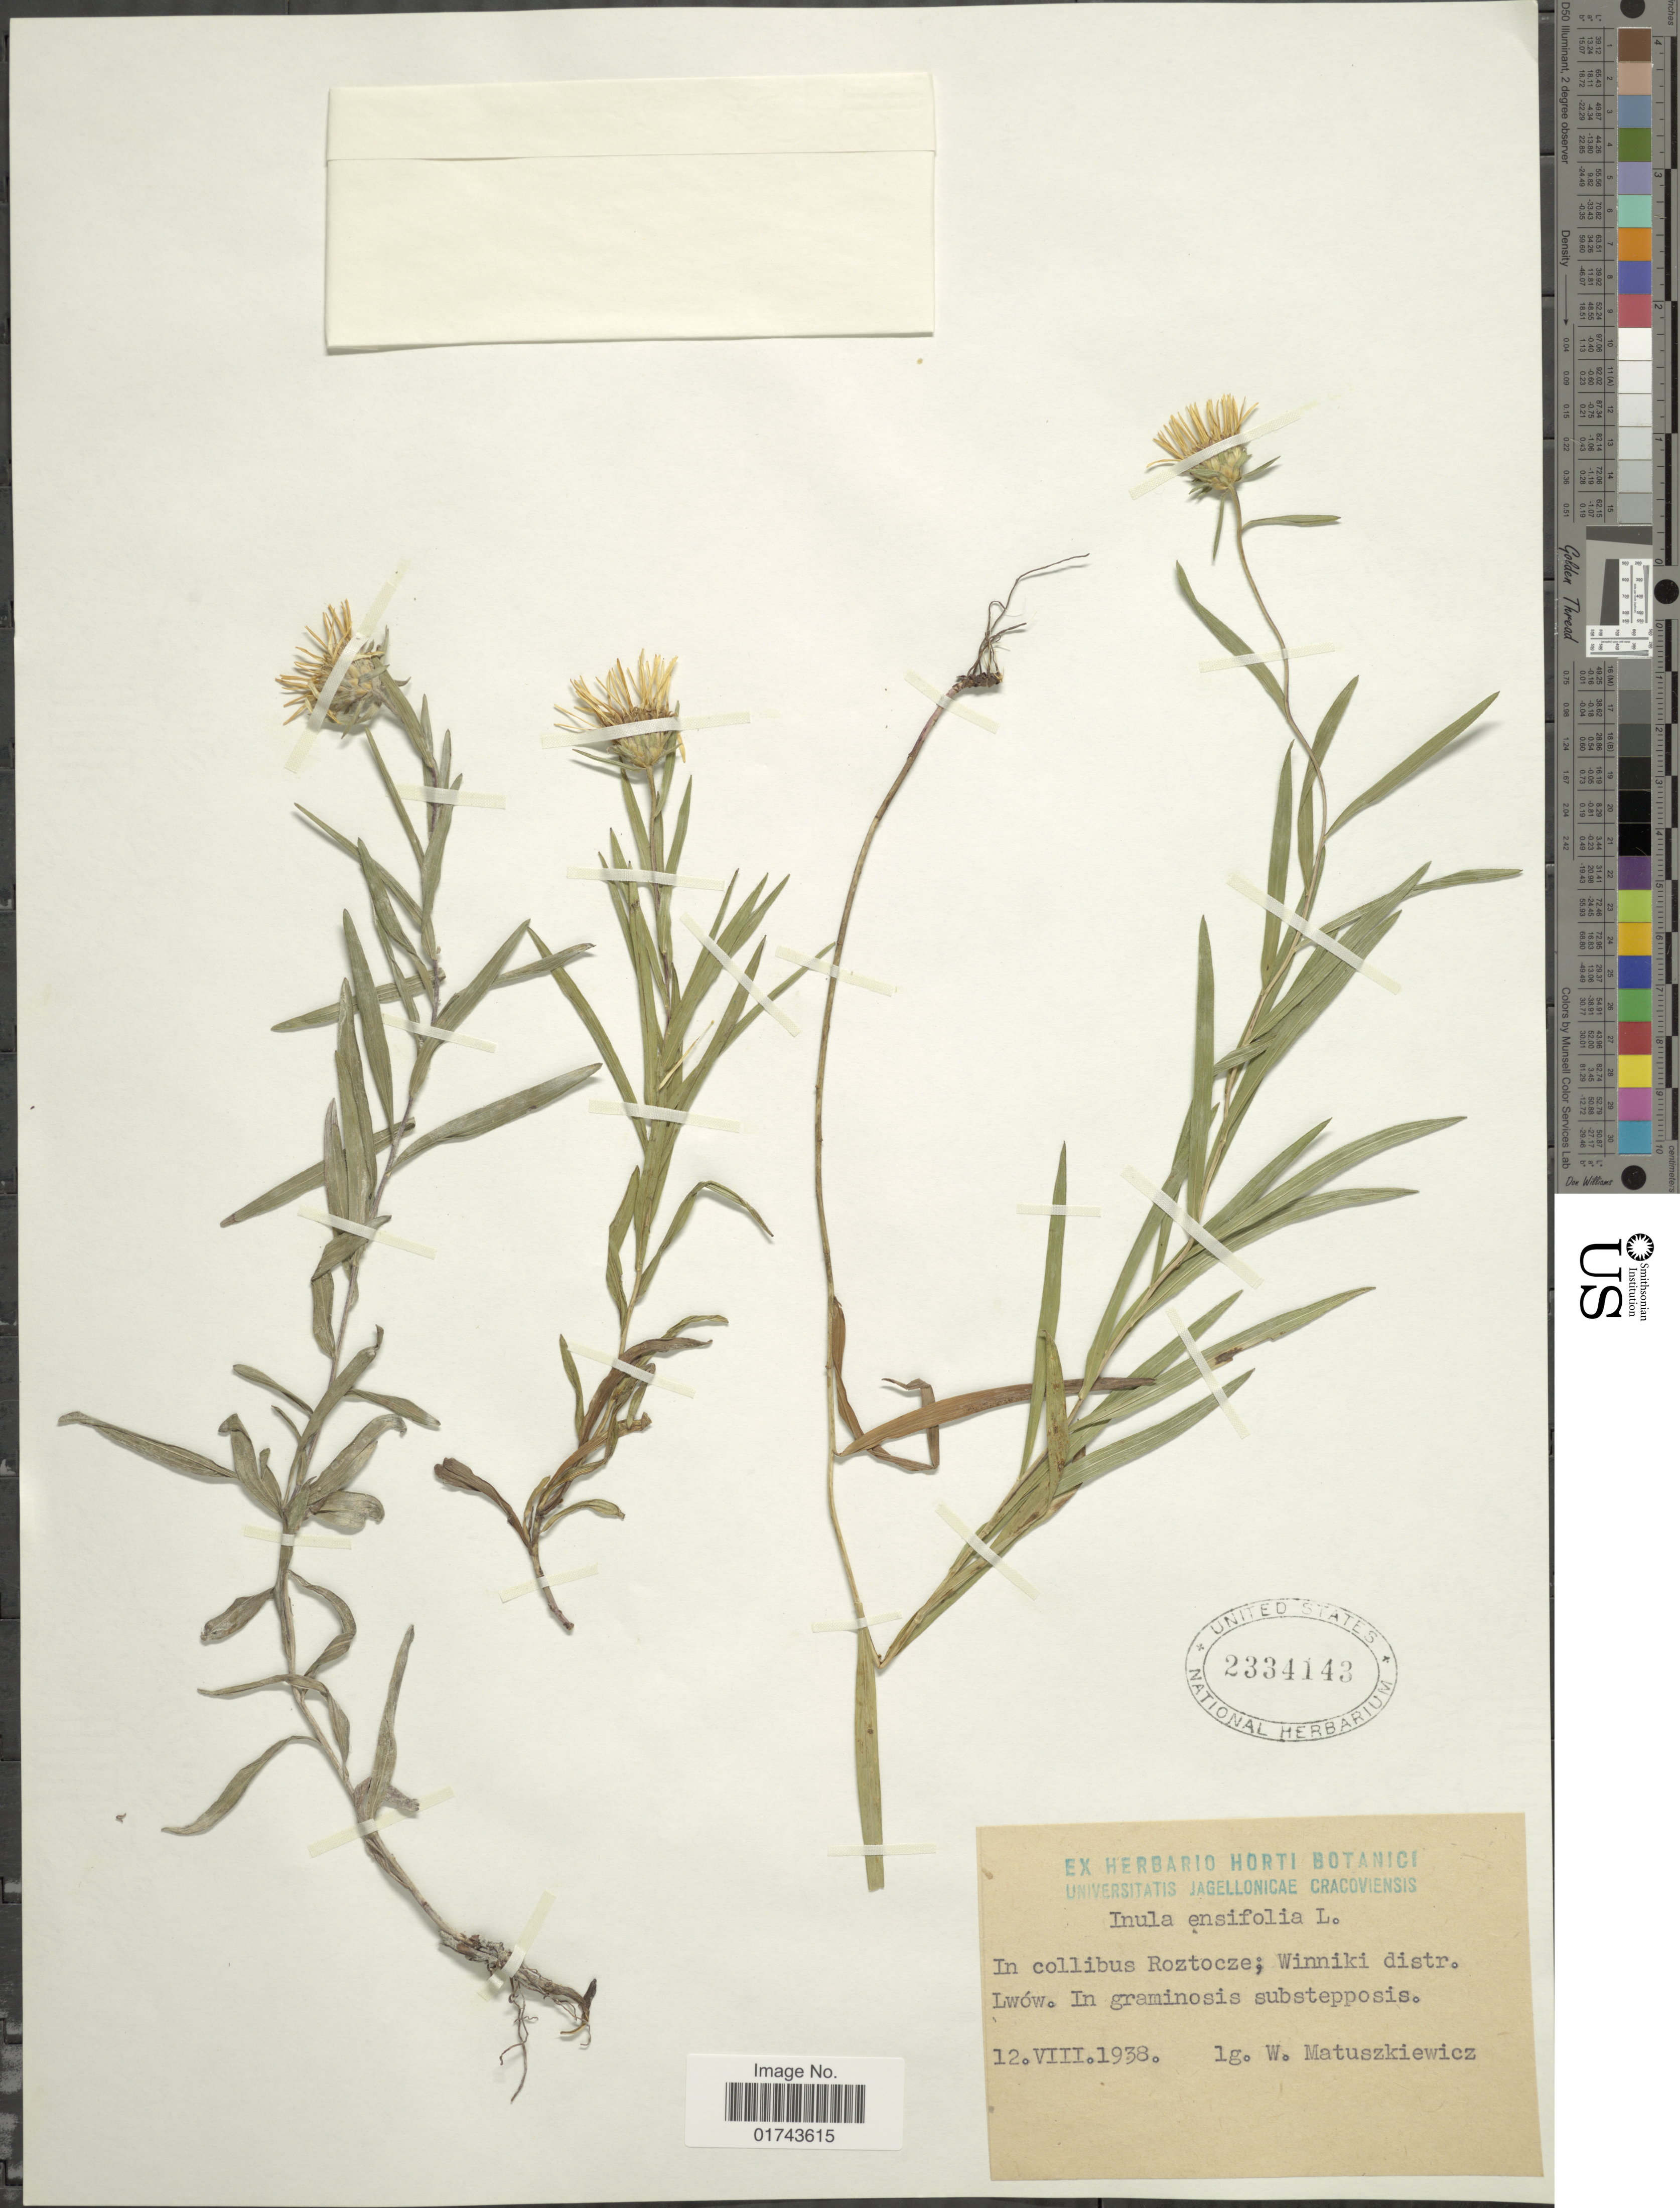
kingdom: Plantae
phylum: Tracheophyta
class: Magnoliopsida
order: Asterales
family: Asteraceae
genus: Inula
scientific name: Inula ensifolia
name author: L.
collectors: W. Matuszkiewicz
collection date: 1938-08-12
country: Ukraine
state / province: L'viv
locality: In collibus Roztocze; Winniki distr. Lwow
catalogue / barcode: US 2334143